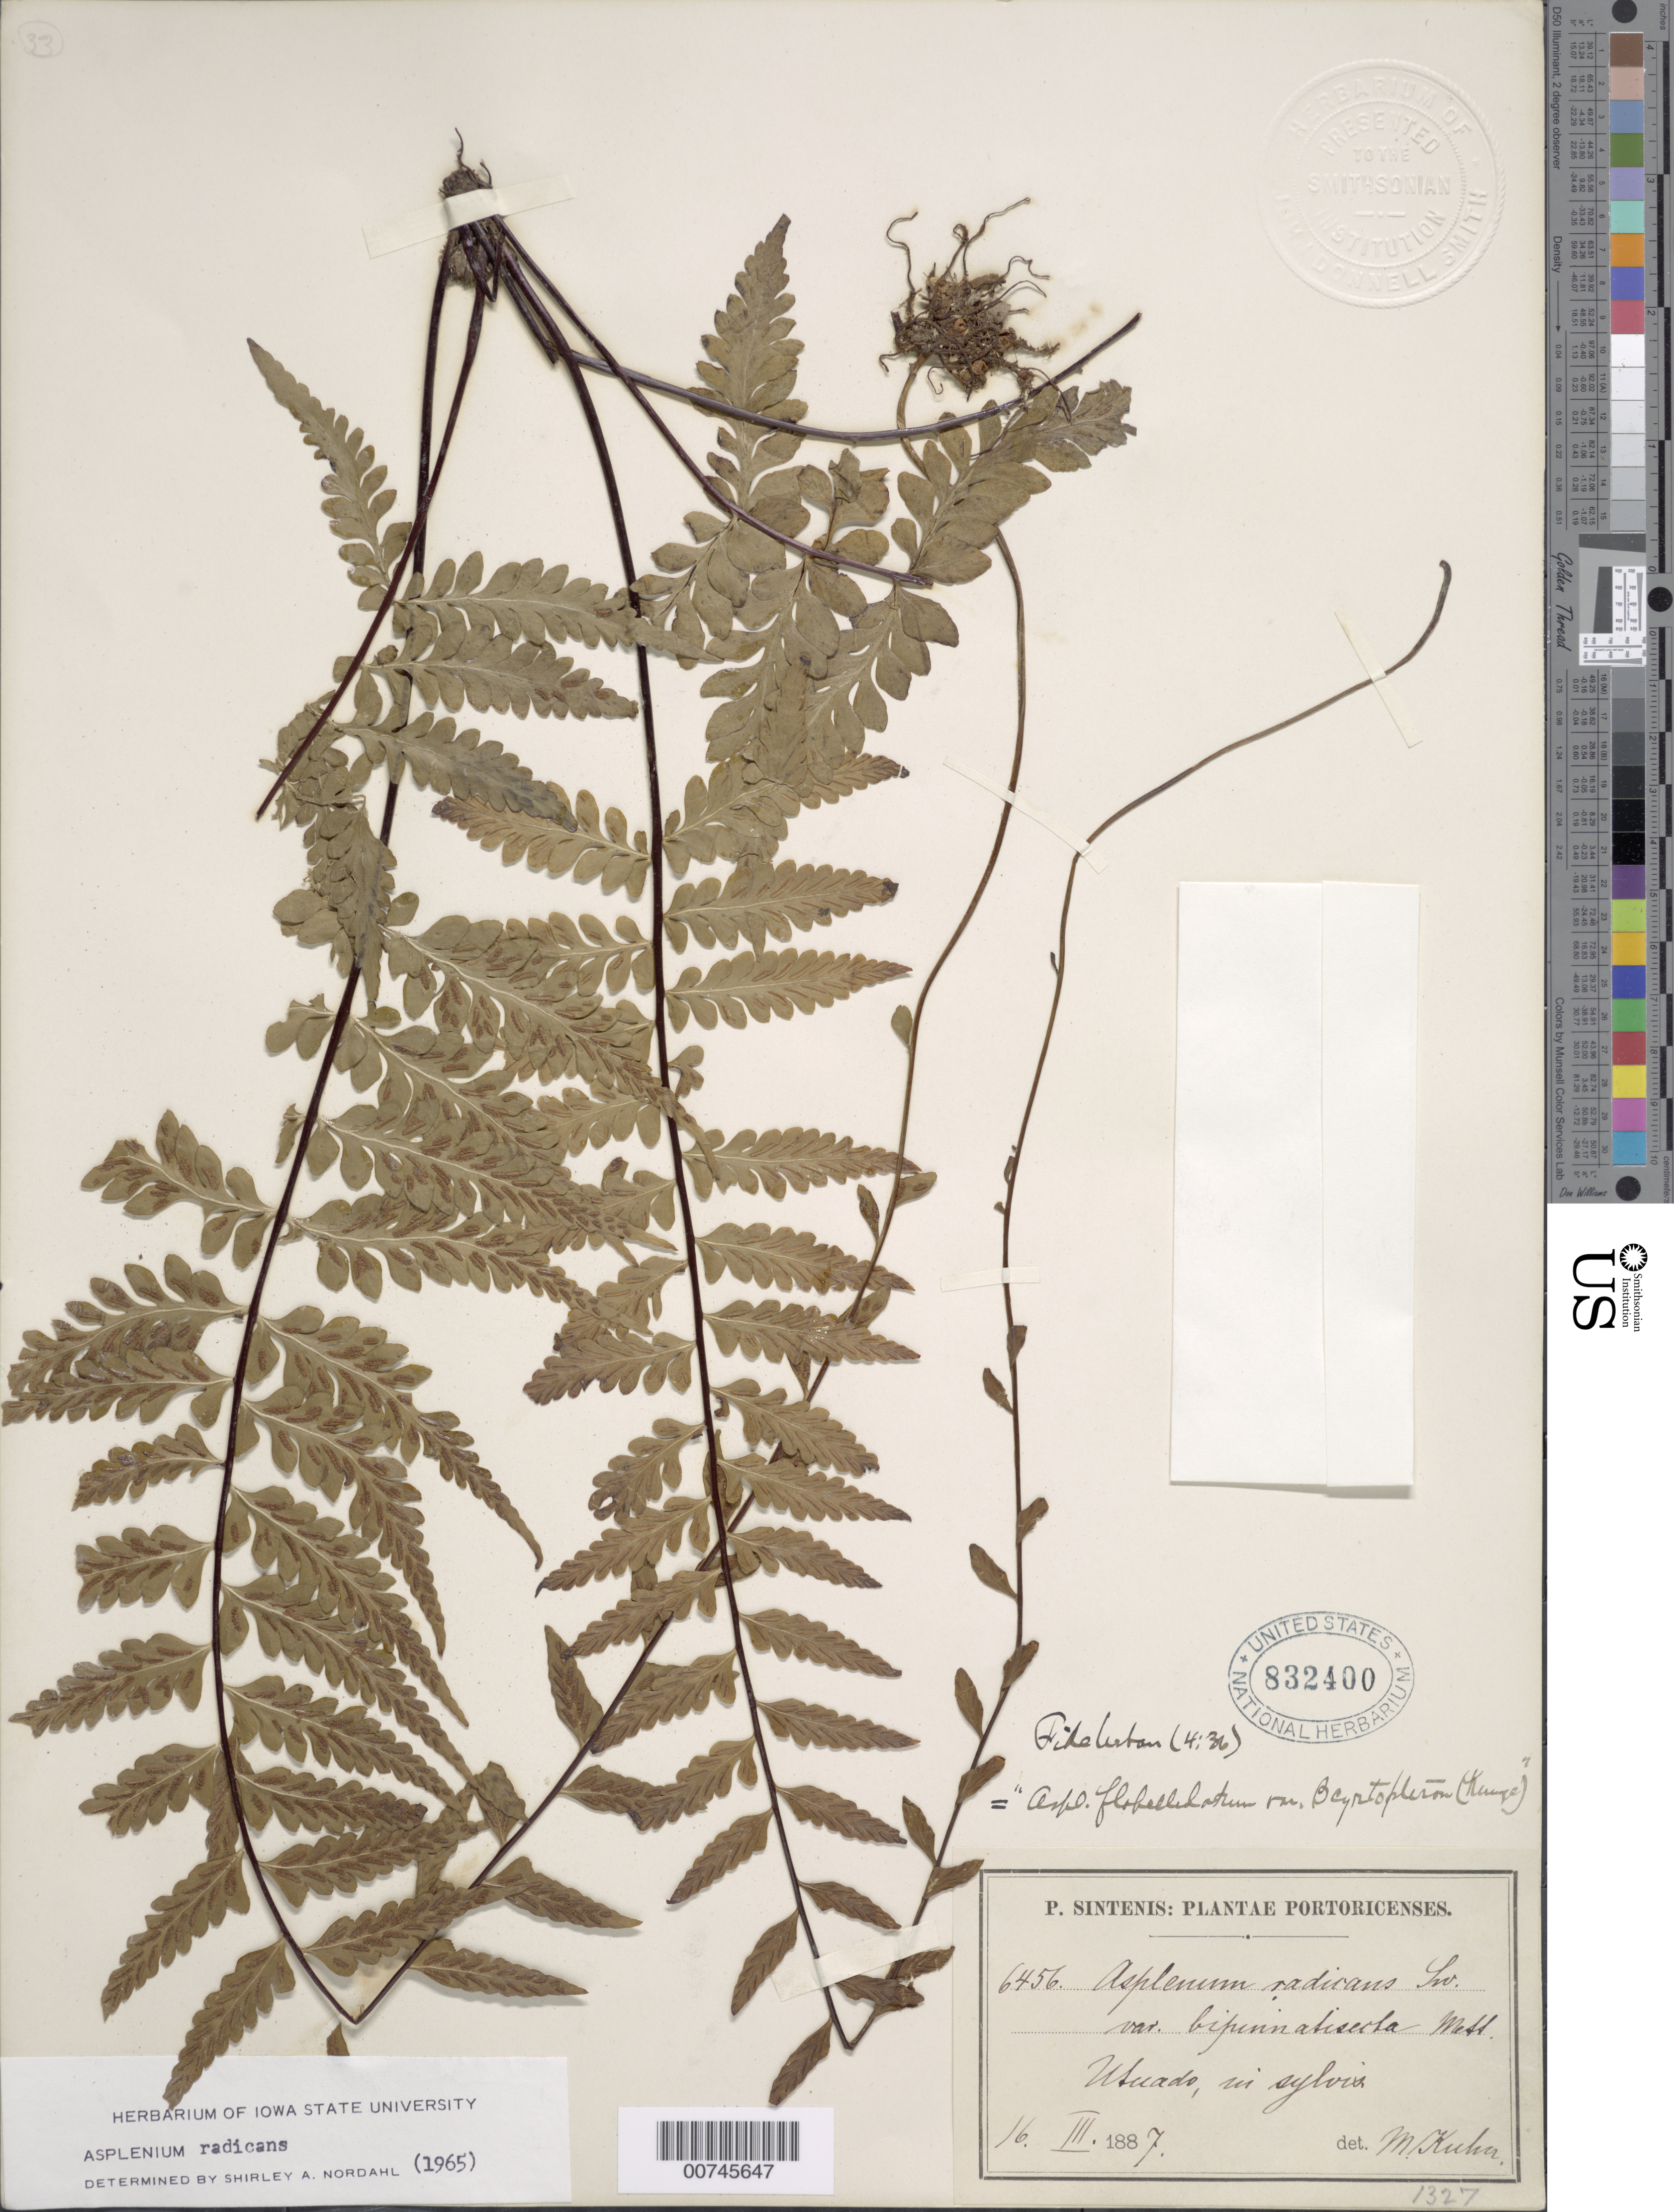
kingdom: Plantae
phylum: Tracheophyta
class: Polypodiopsida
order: Polypodiales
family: Aspleniaceae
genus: Asplenium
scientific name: Asplenium radicans var. radicans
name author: L.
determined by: Nordahl, S. A.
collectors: P. Sintenis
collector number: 6456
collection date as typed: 16 Mar 1887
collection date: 1887-03-16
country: Puerto Rico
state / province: Utuado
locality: Utuado in sylvis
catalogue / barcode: US 832400